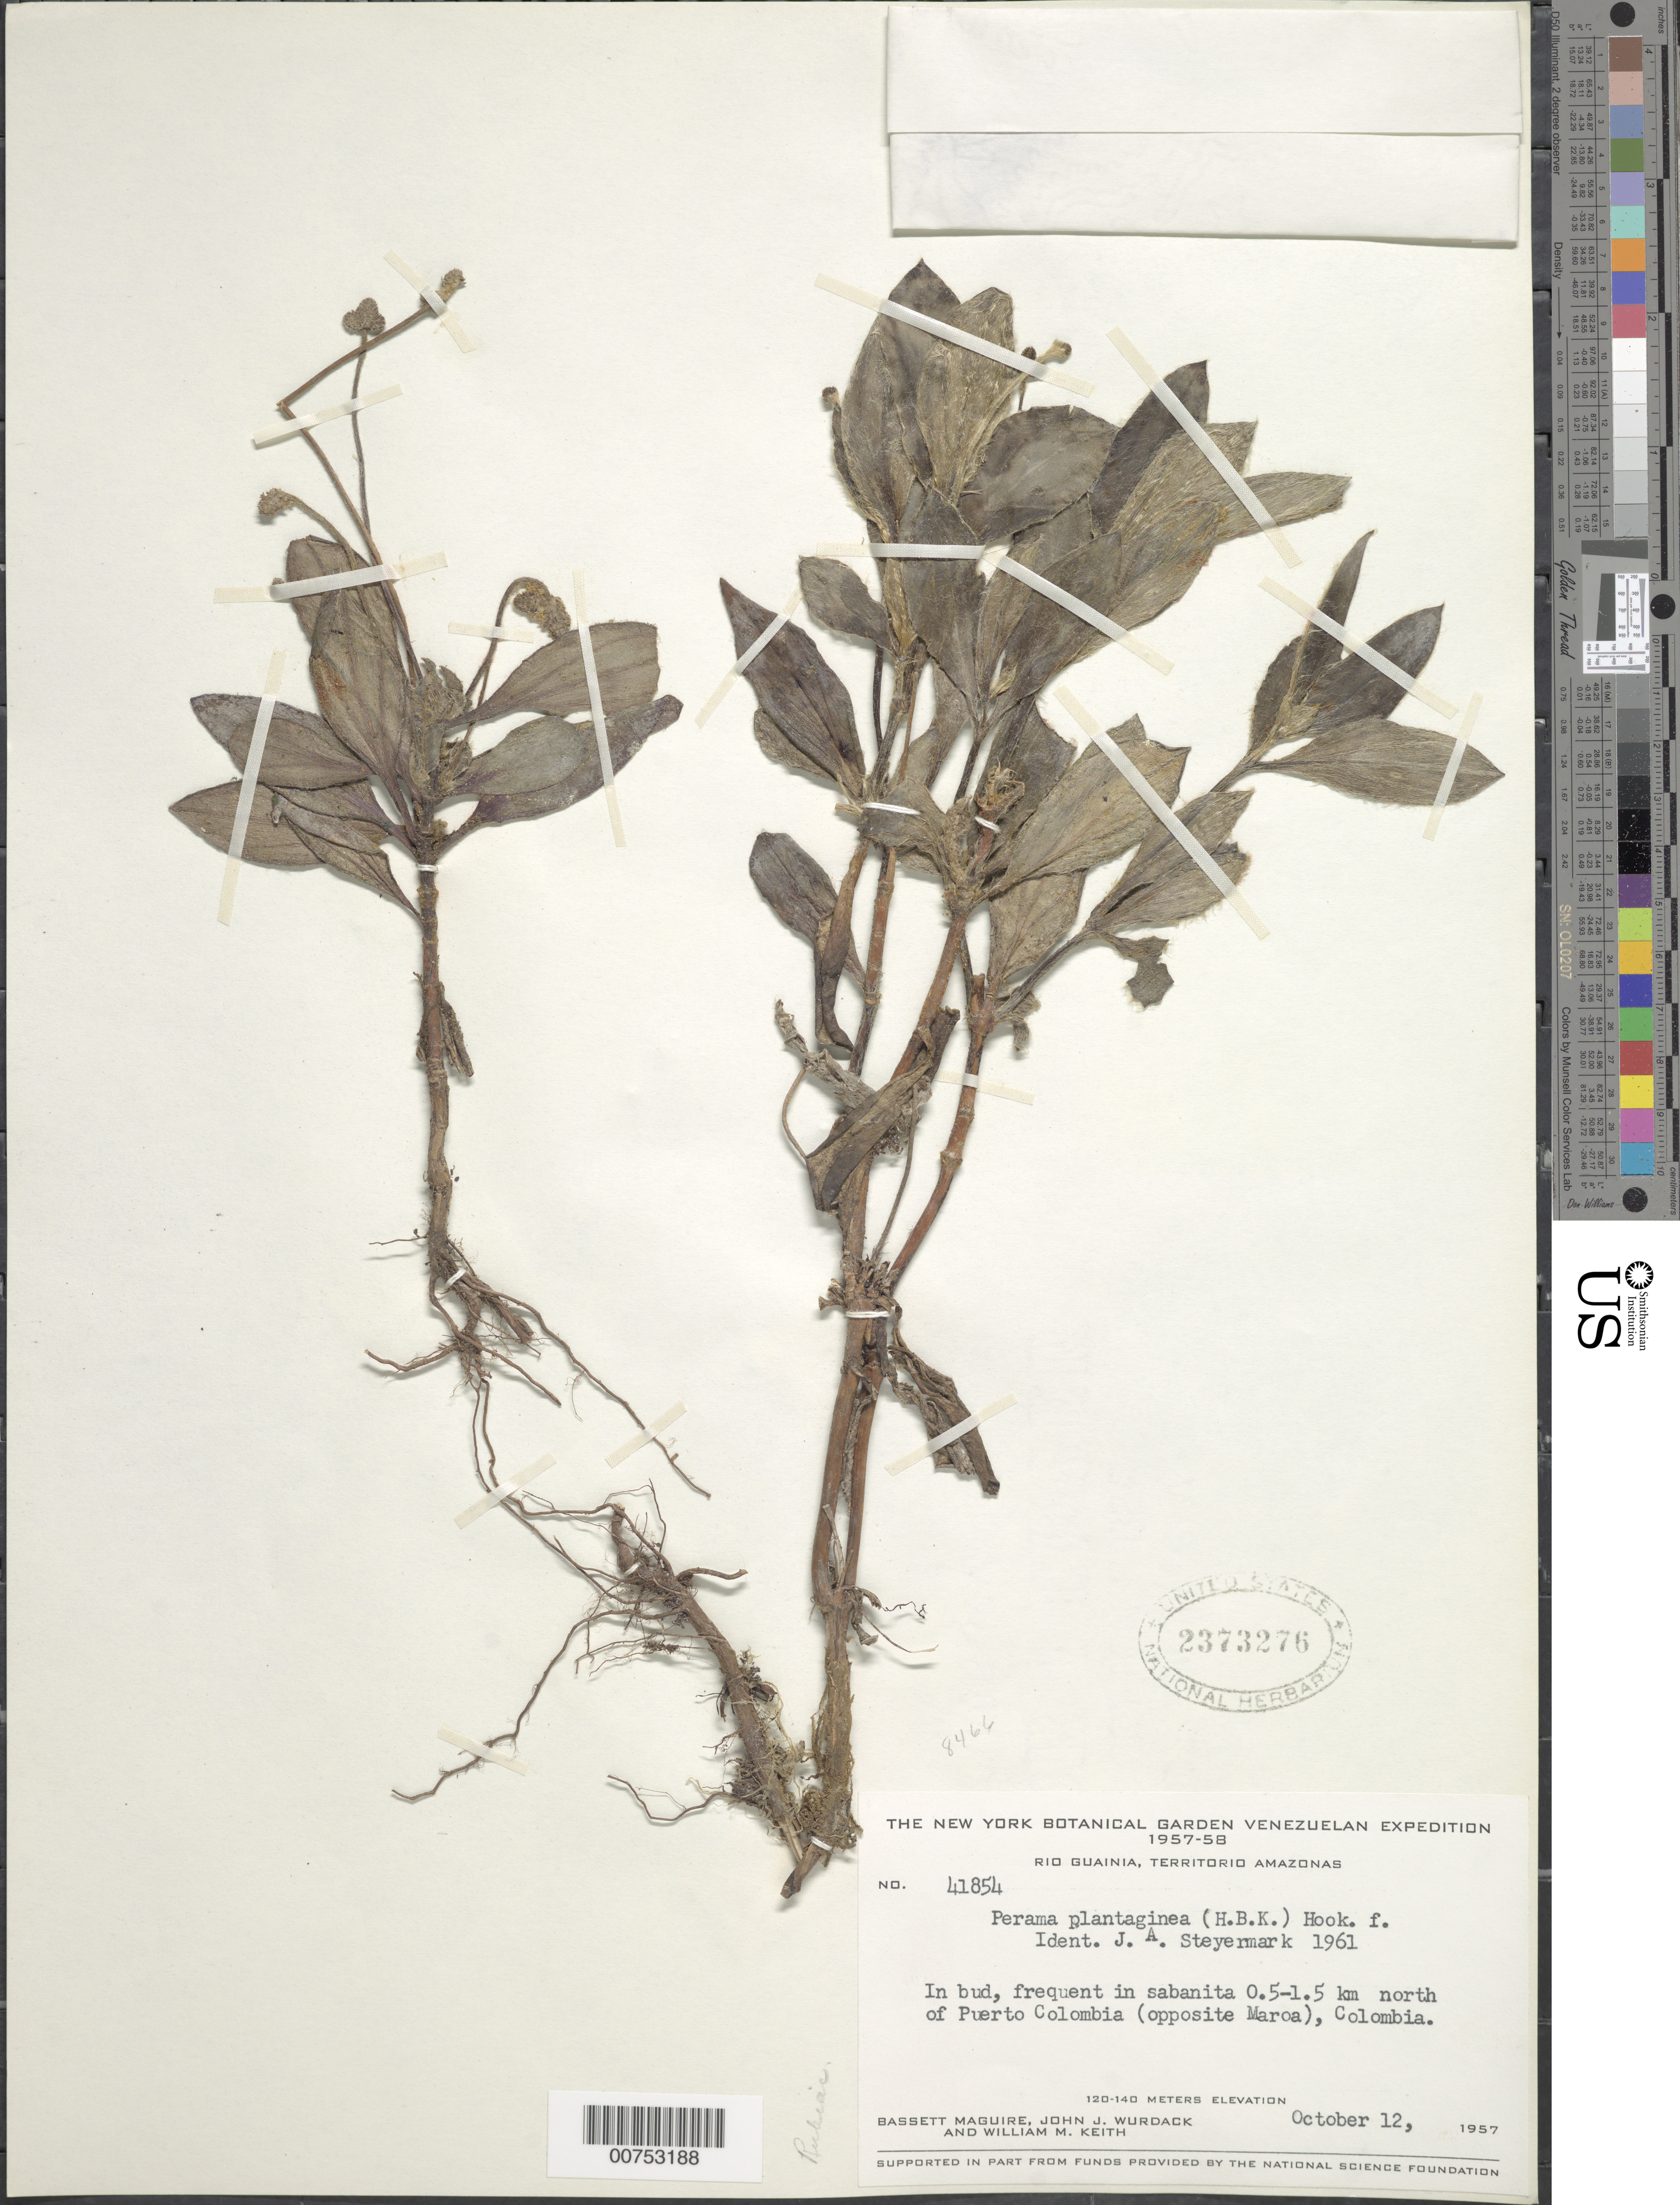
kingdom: Plantae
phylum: Tracheophyta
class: Magnoliopsida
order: Gentianales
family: Rubiaceae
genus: Perama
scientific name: Perama plantaginea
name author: (Kunth) Hook. f.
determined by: Steyermark, Julian A., (VEN)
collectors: B. Maguire, J. J. Wurdack & W. Keith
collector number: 41854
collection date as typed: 12-Oct-57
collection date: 1957-10-12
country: Colombia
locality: Río Guainía, 0.5-1.5 km N of Puerto Colombia (opposite Maroa)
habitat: Sabanita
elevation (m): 120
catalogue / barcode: US 2373276